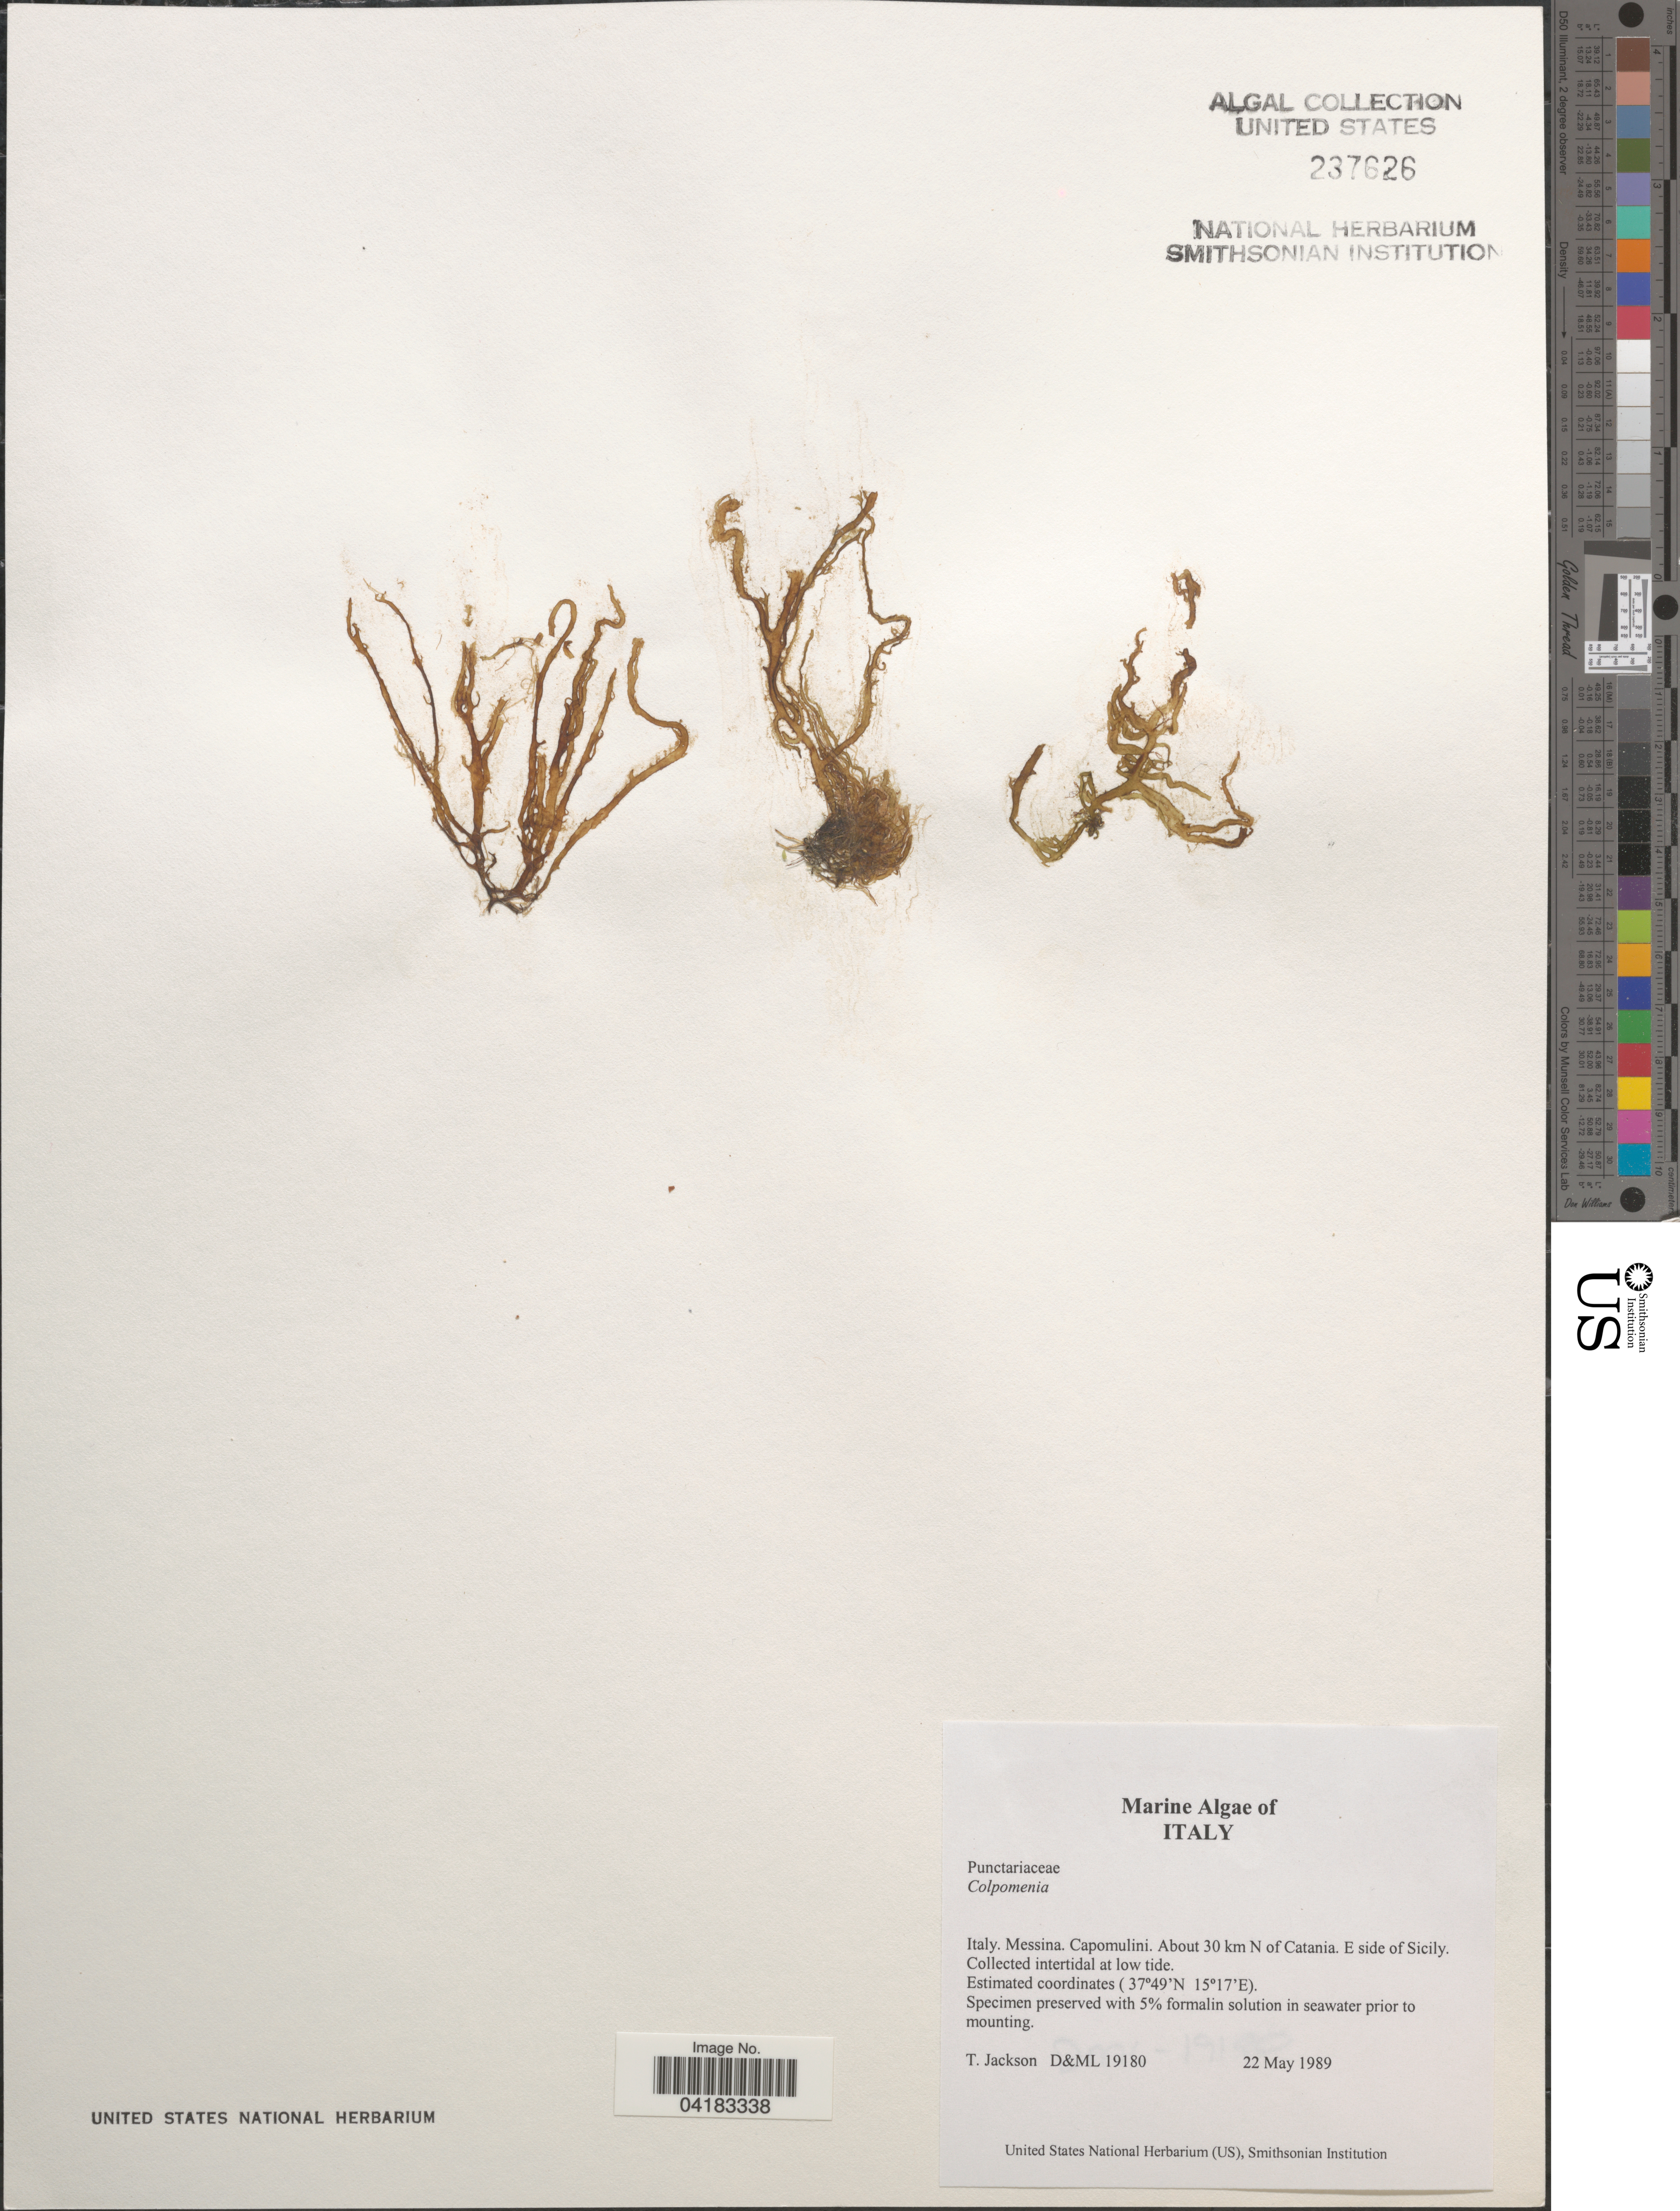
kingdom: Chromista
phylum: Ochrophyta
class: Phaeophyceae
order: Scytosiphonales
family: Scytosiphonaceae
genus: Colpomenia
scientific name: Colpomenia sp.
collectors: T. Jackson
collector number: D&ML19180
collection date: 1989-05-22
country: Italy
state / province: Siciliana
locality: Messina. Capomulini. About 30 km N of Catania. E side of Sicily.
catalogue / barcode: US 237626